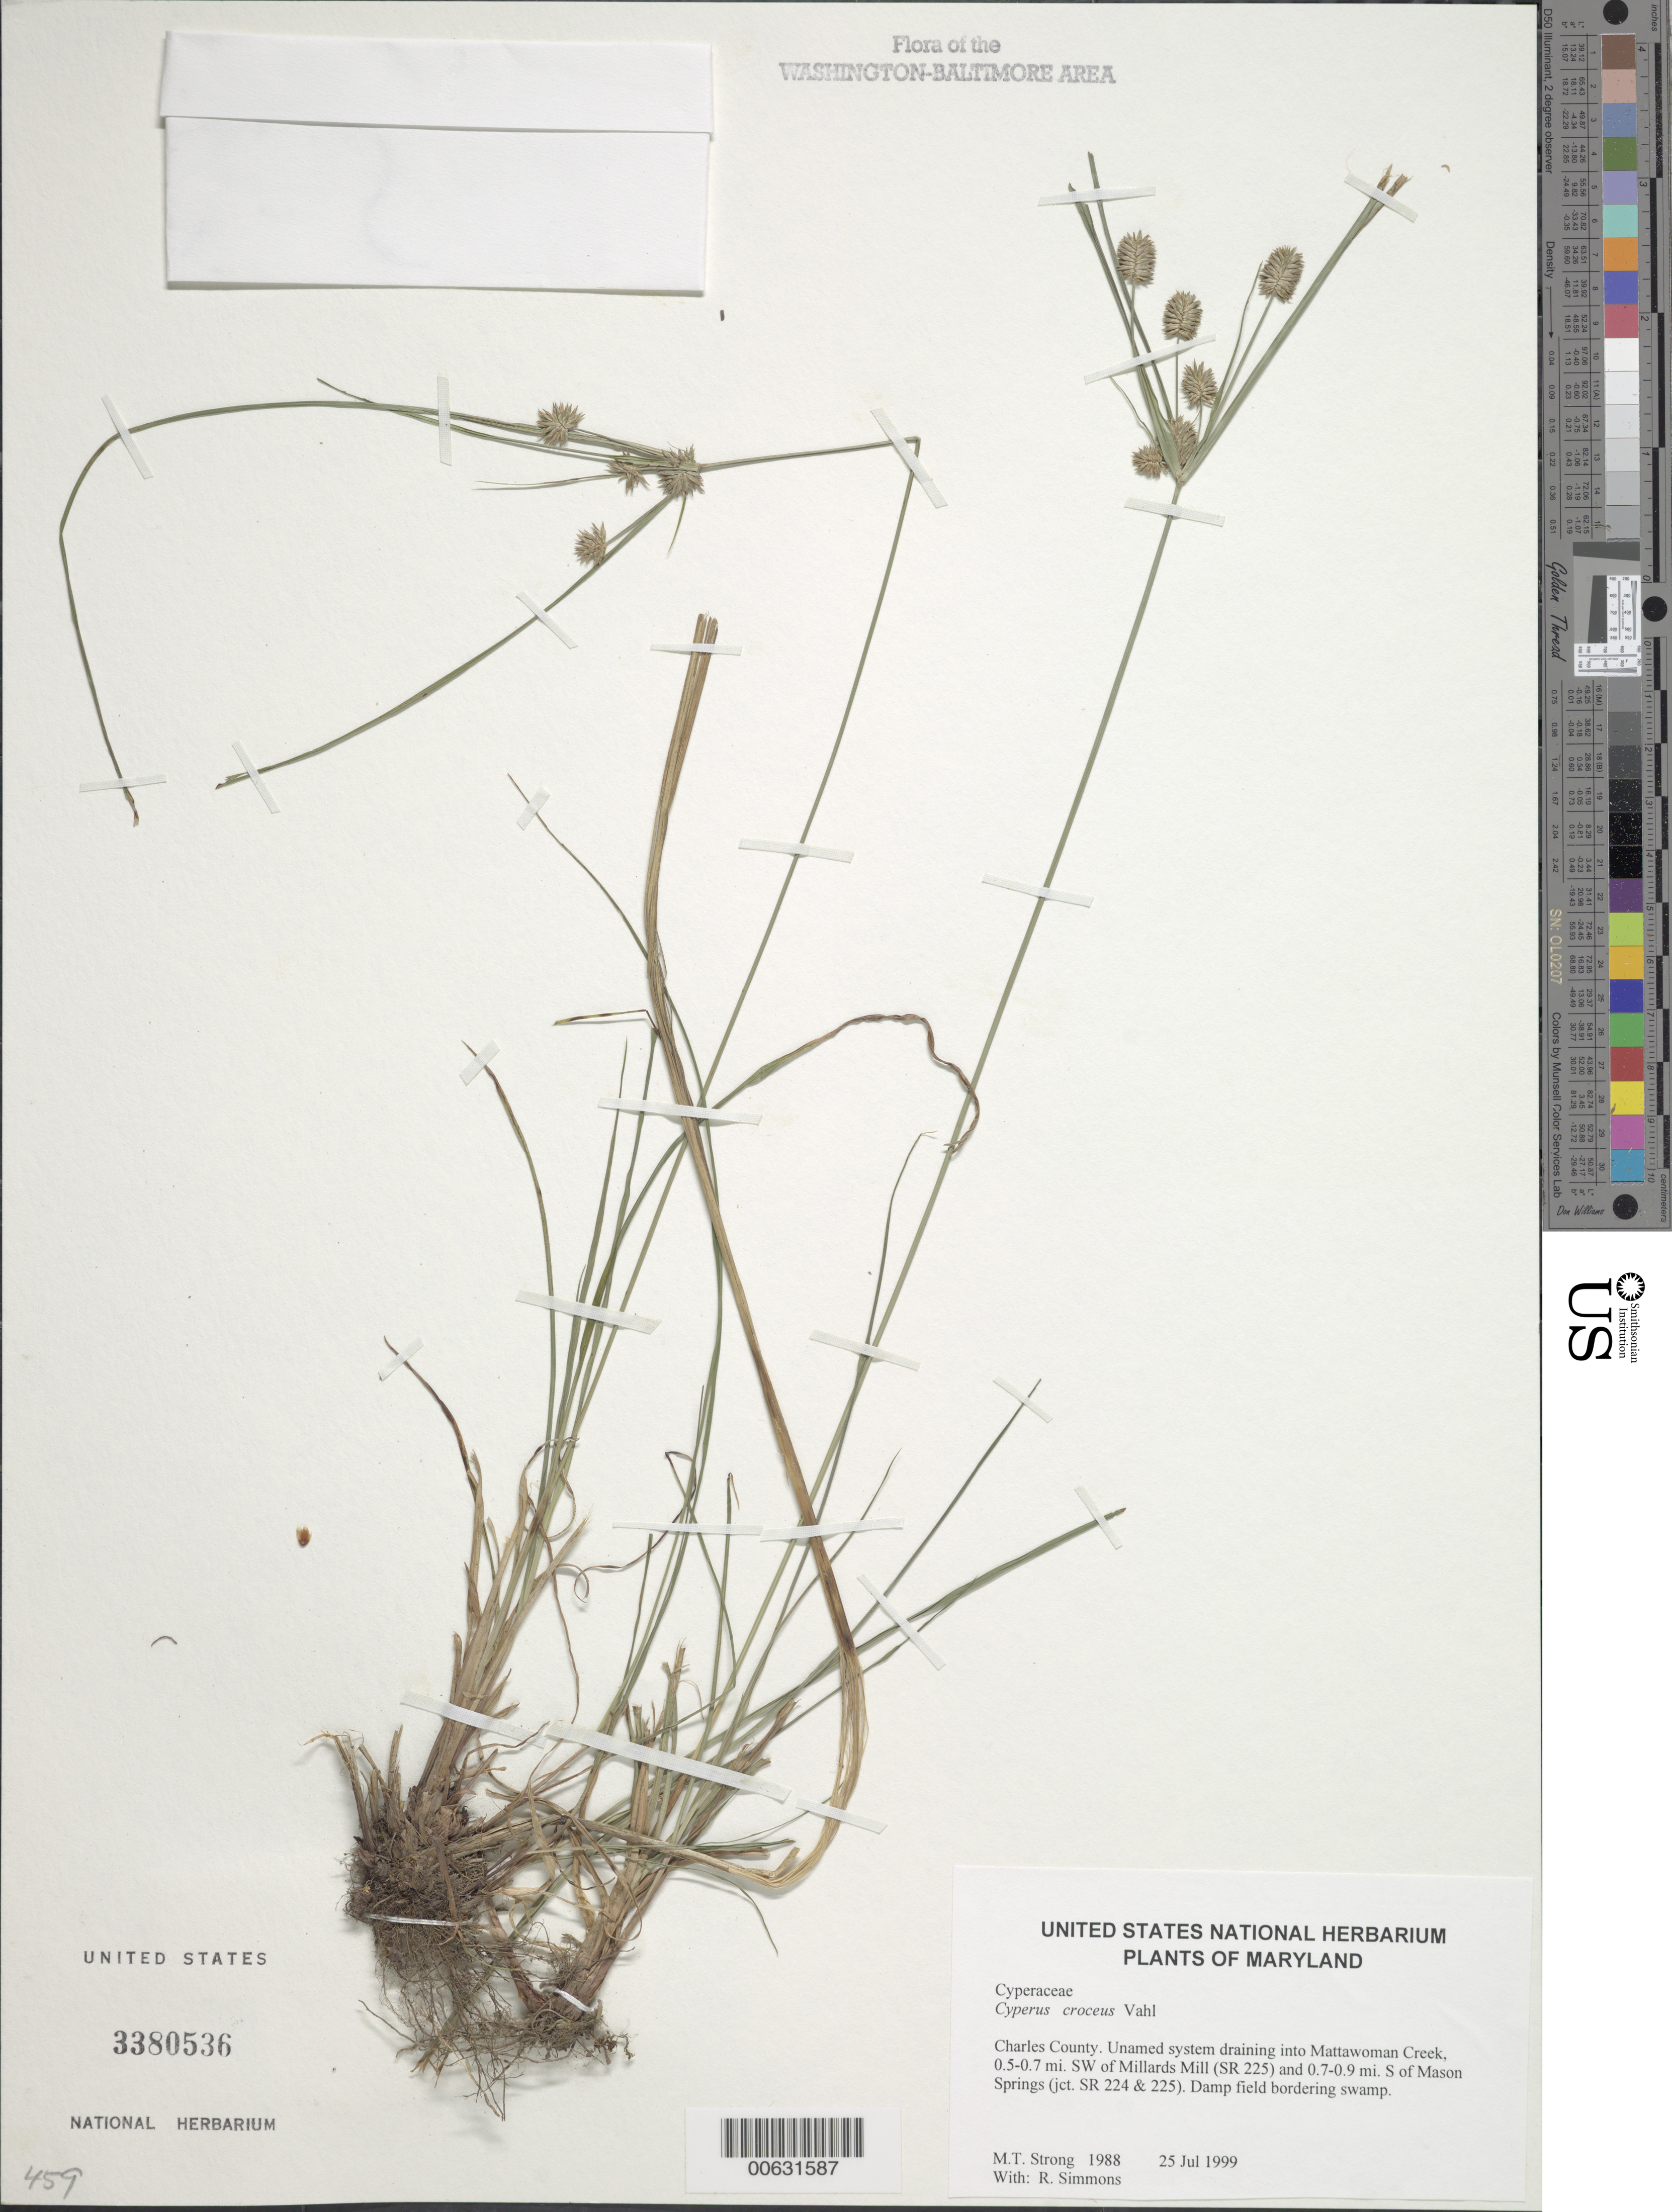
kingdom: Plantae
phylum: Tracheophyta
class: Liliopsida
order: Poales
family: Cyperaceae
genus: Cyperus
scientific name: Cyperus croceus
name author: Vahl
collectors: M. T. Strong & R. Simmons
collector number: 1988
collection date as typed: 25 Jul 1999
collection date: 1999-07-25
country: United States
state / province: Maryland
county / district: Charles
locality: Unamed system draining into Mattawoman Creek, 0.5-0.7 mi. SW of Millards Mill (SR 225) and 0.7-0.9 mi. S of Mason Springs (jct. SR 224 & 225).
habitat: Damp field bordering swamp.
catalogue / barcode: US 3380536